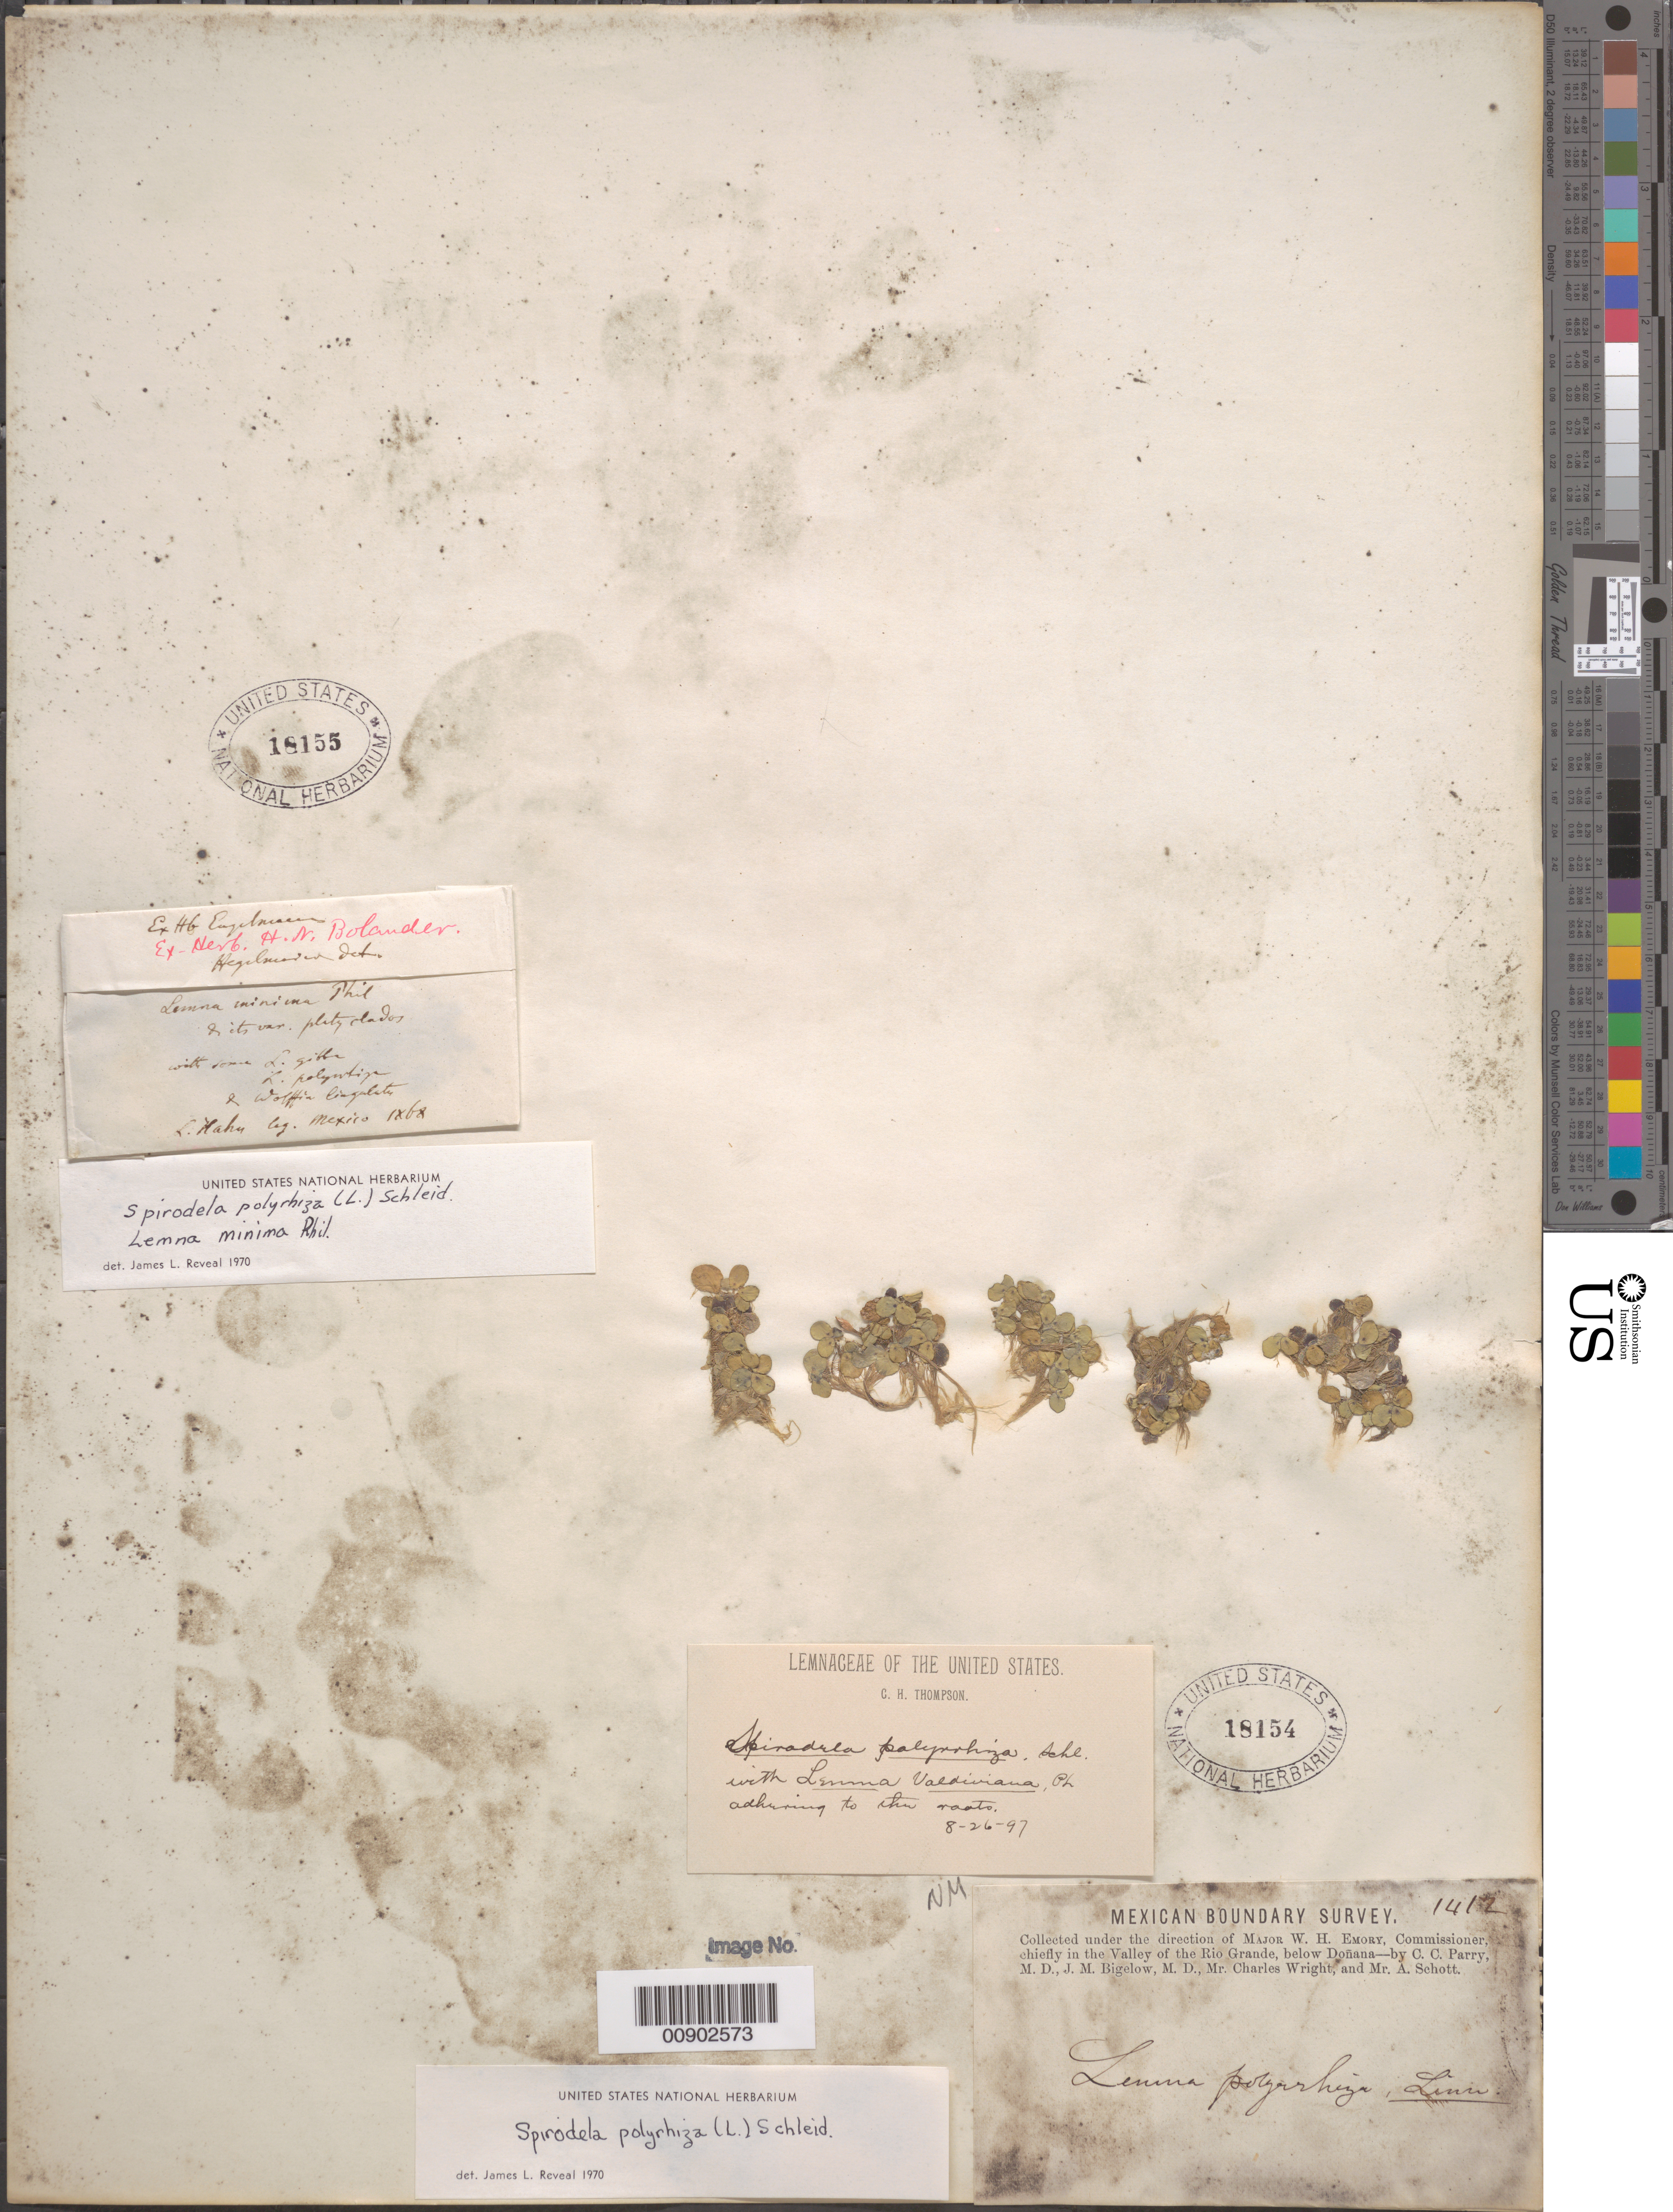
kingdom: Plantae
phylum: Tracheophyta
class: Liliopsida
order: Alismatales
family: Araceae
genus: Spirodela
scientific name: Spirodela polyrrhiza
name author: (L.) Schleid.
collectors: L. Hahn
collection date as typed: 1868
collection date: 1868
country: Mexico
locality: Mexico.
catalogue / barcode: US 18155